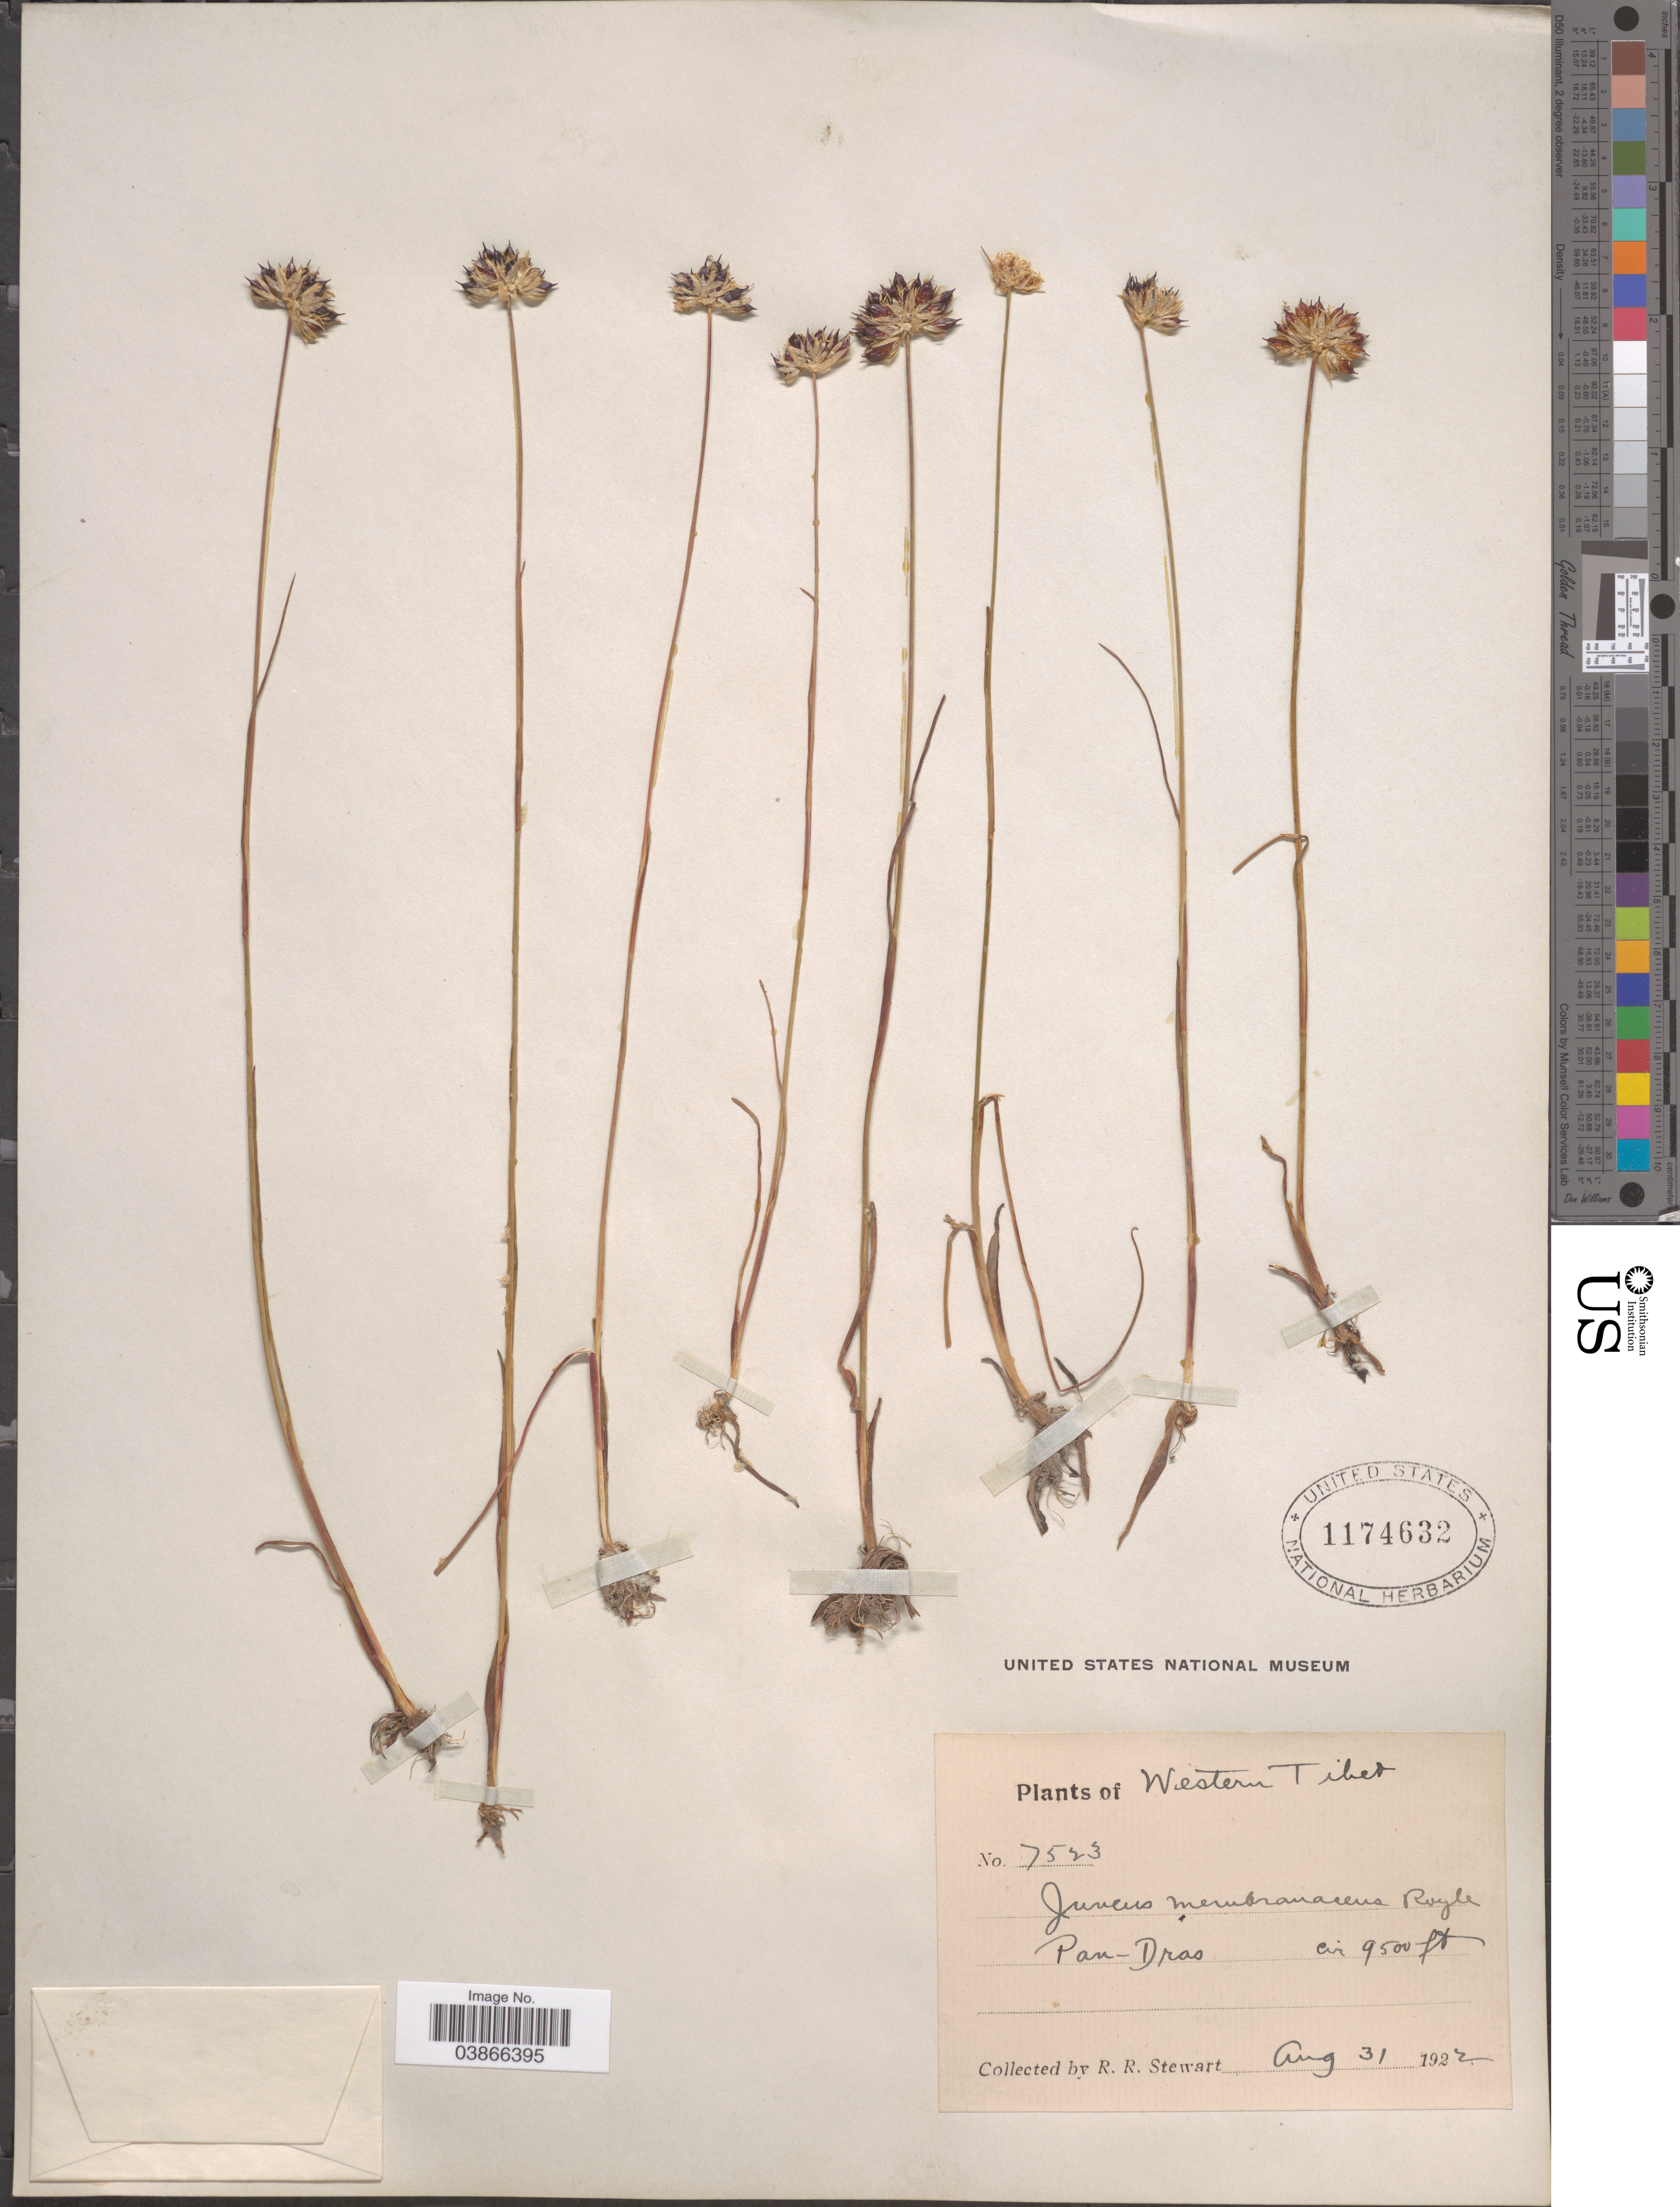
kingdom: Plantae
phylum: Tracheophyta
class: Liliopsida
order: Poales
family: Juncaceae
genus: Juncus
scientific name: Juncus membranaceus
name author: Royle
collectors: R. Stewart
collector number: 7523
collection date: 1922-08-31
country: China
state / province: Xizang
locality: Western Tibet. Pan-Dras.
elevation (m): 2896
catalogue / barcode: US 1174632